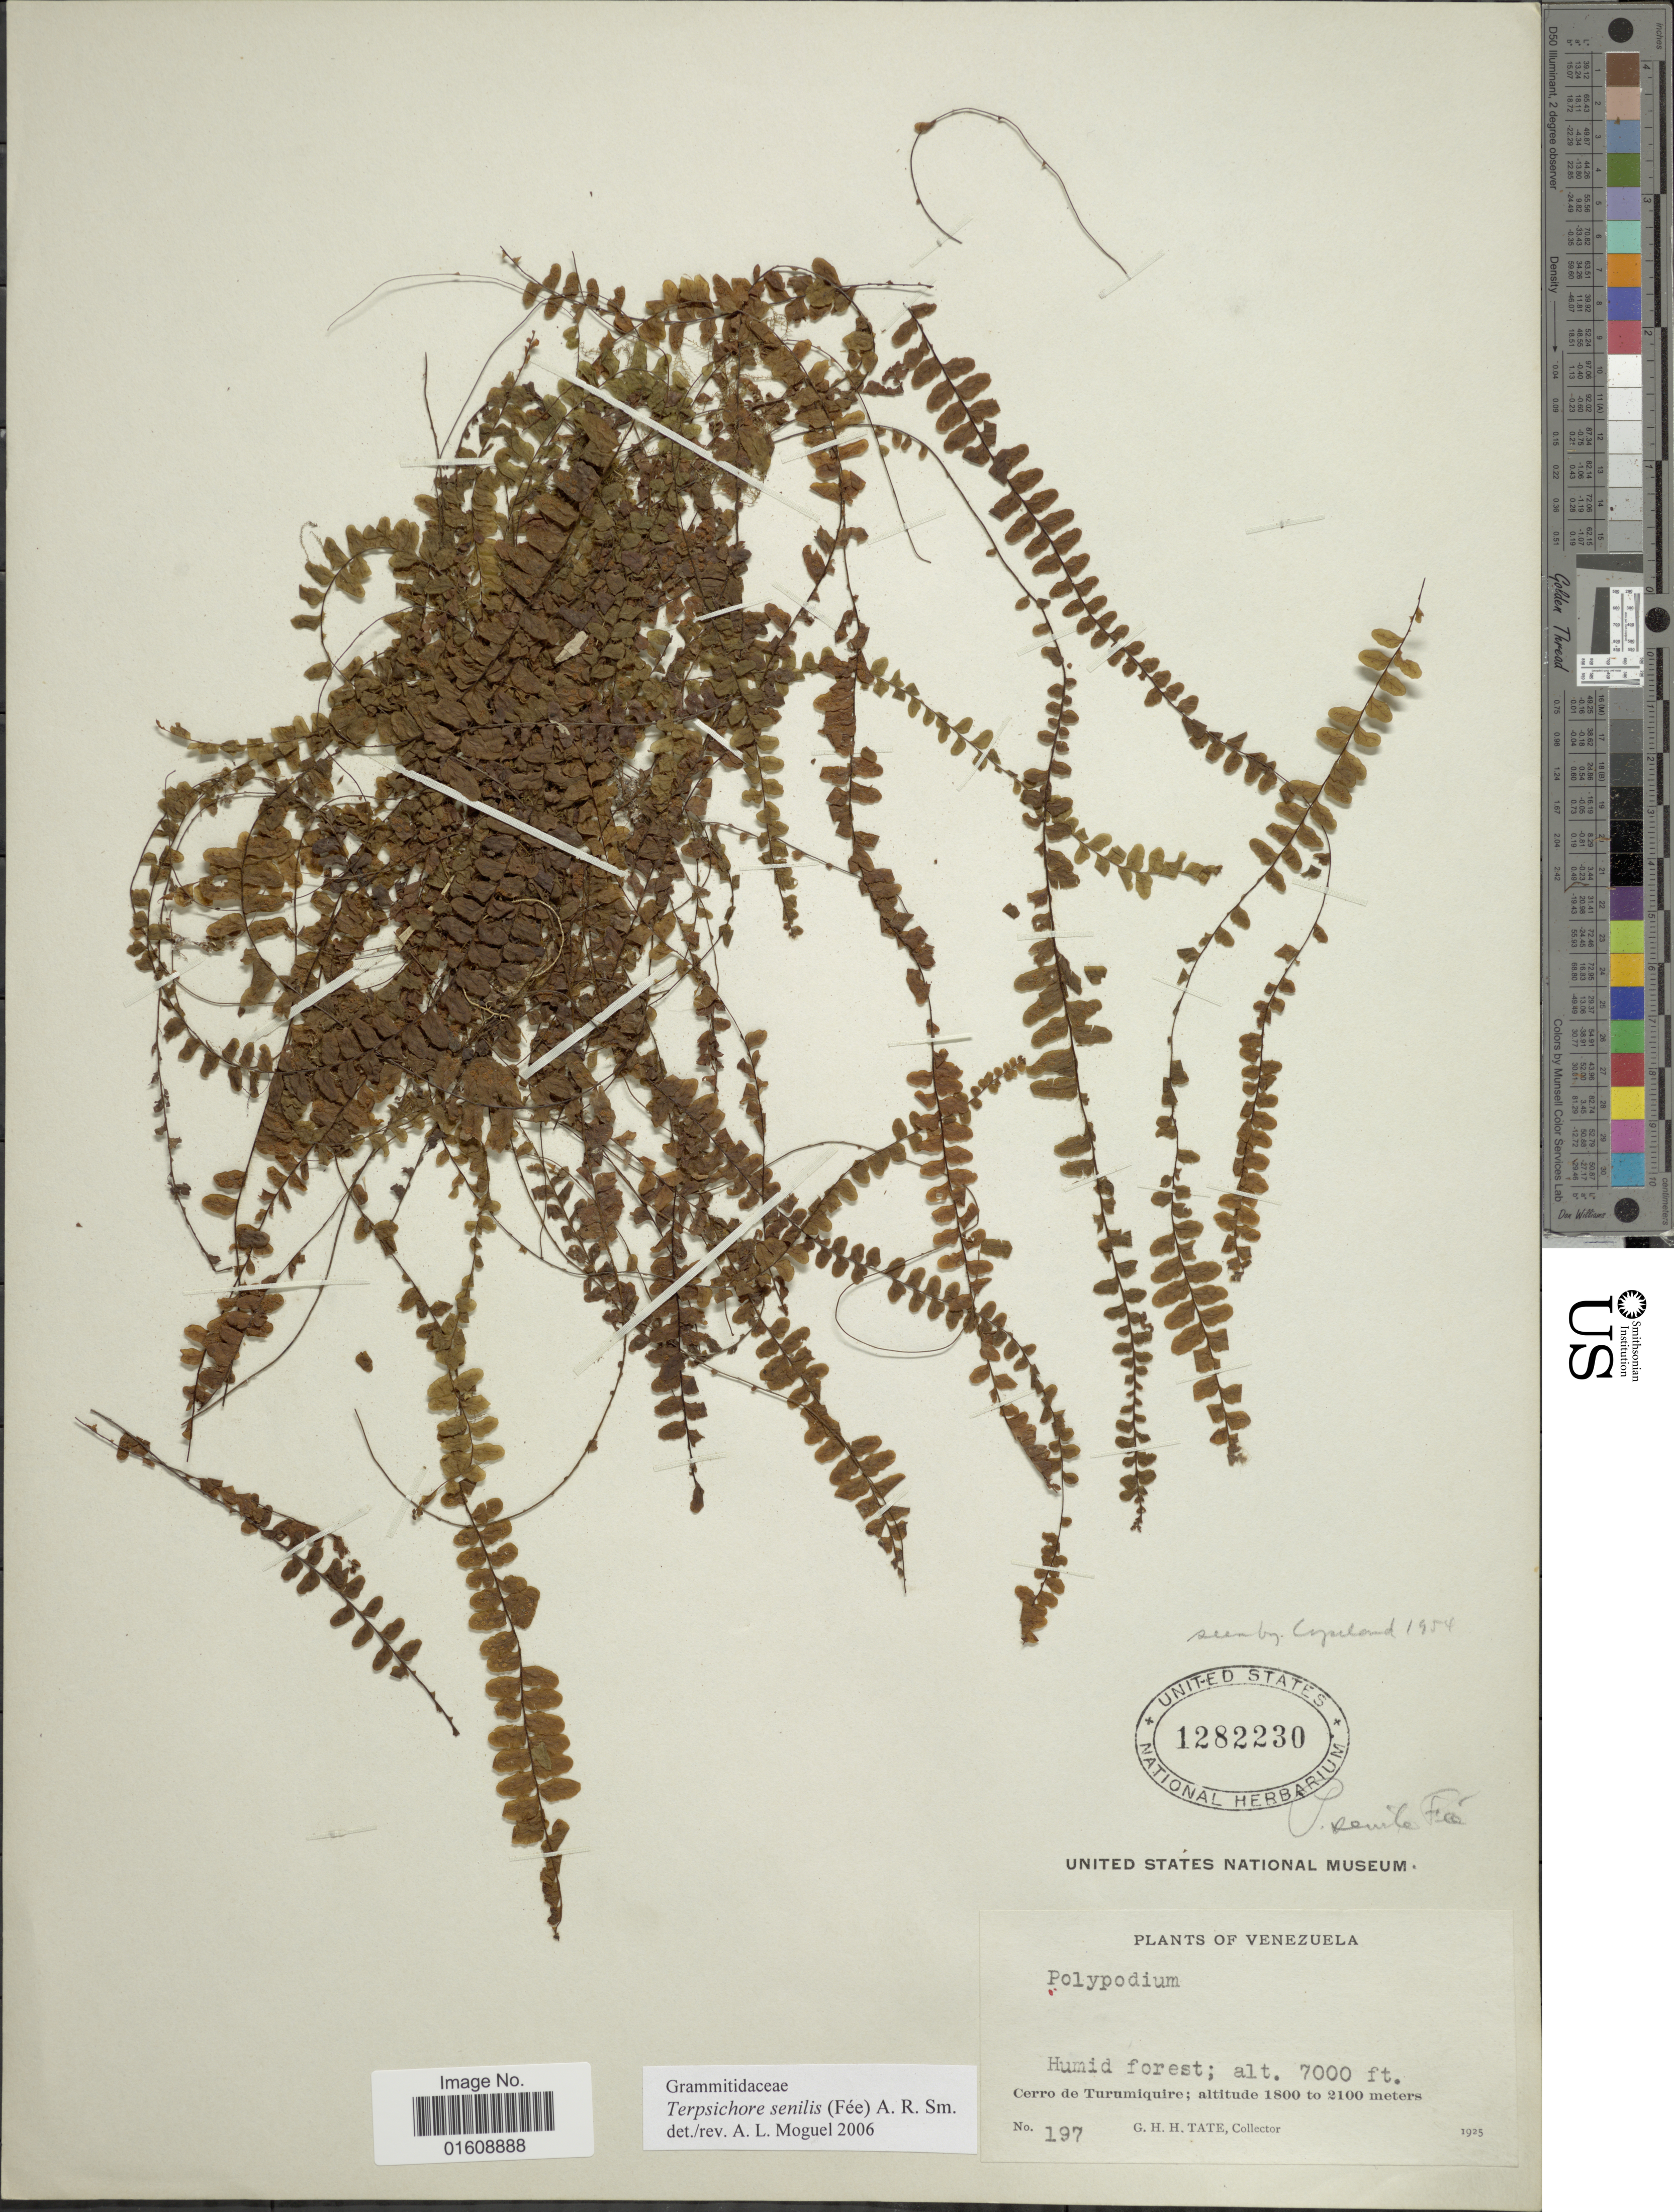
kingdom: Plantae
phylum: Tracheophyta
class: Polypodiopsida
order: Polypodiales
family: Polypodiaceae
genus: Alansmia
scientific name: Alansmia senilis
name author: (Fée) Moguel & M. Kessler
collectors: G. H. H.Tate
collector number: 197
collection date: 1925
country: Venezuela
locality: Cerro de Turumuquire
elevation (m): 2134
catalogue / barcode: US 1282230